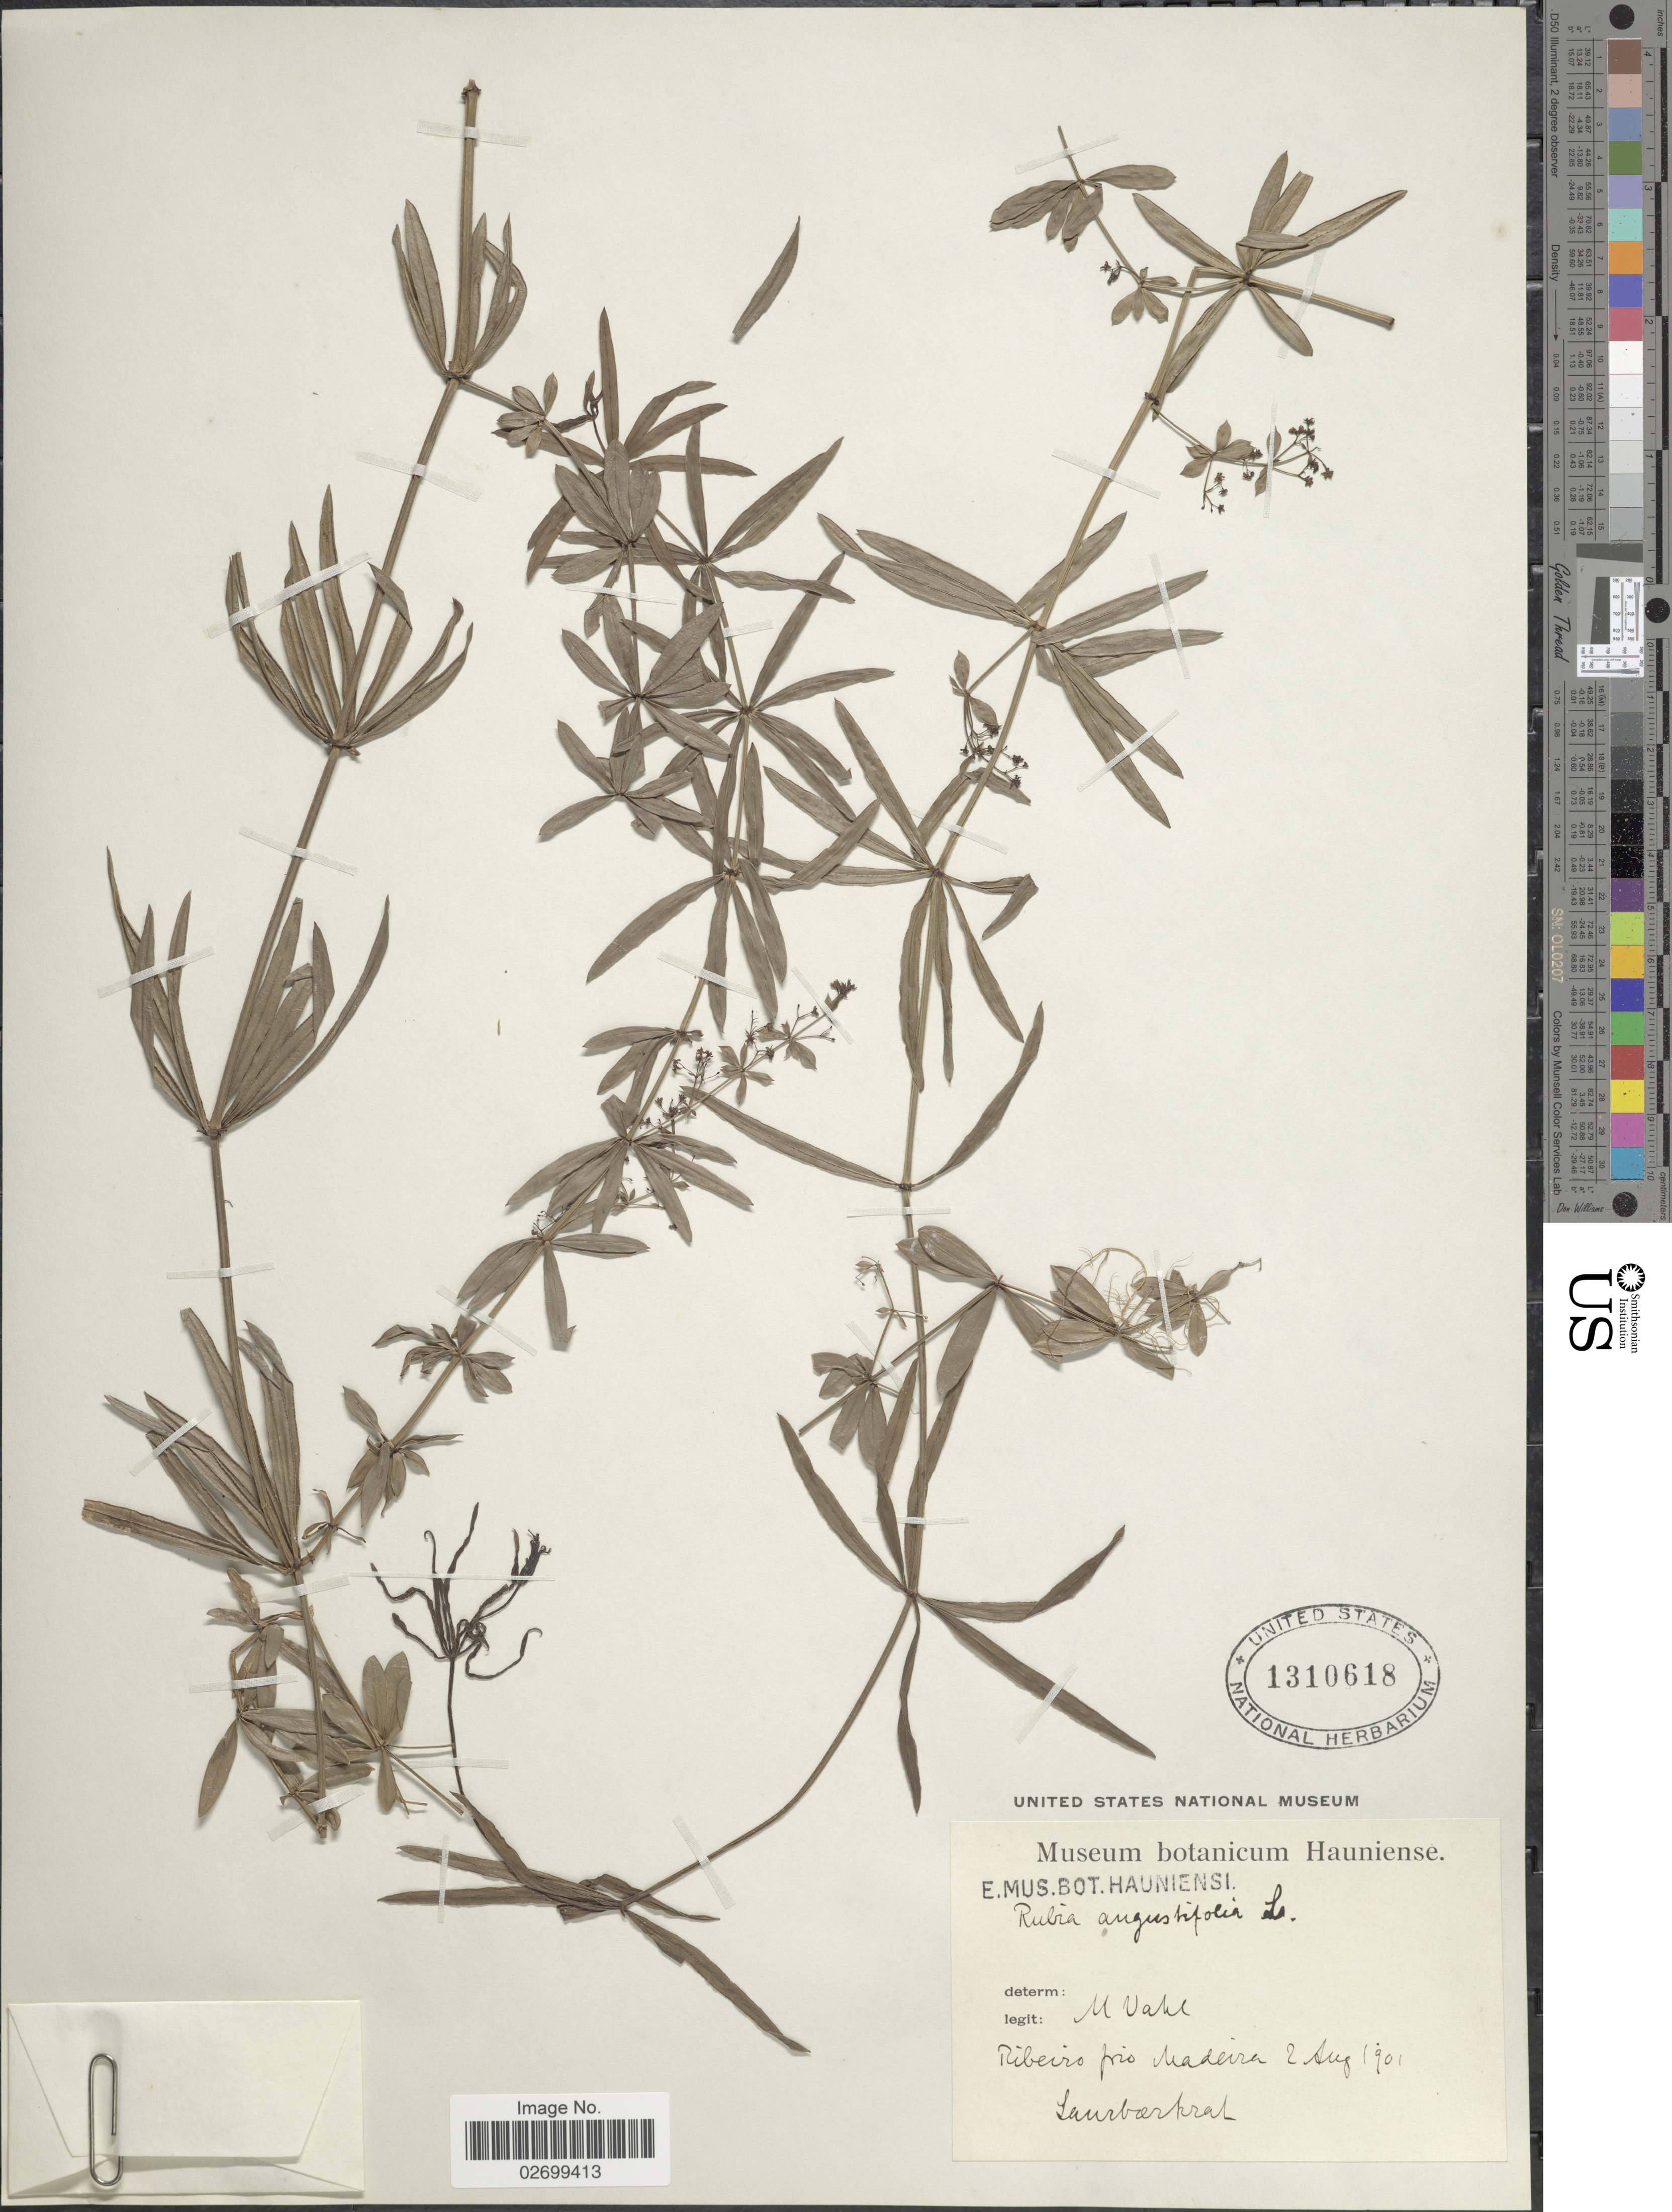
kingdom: Plantae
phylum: Tracheophyta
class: Magnoliopsida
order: Gentianales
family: Rubiaceae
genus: Rubia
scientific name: Rubia angustifolia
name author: L.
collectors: M. Vahl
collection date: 1901-08-02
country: Portugal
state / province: Madeira (Aut. Reg.)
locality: Ribeiro frio Madeira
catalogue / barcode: US 1310618